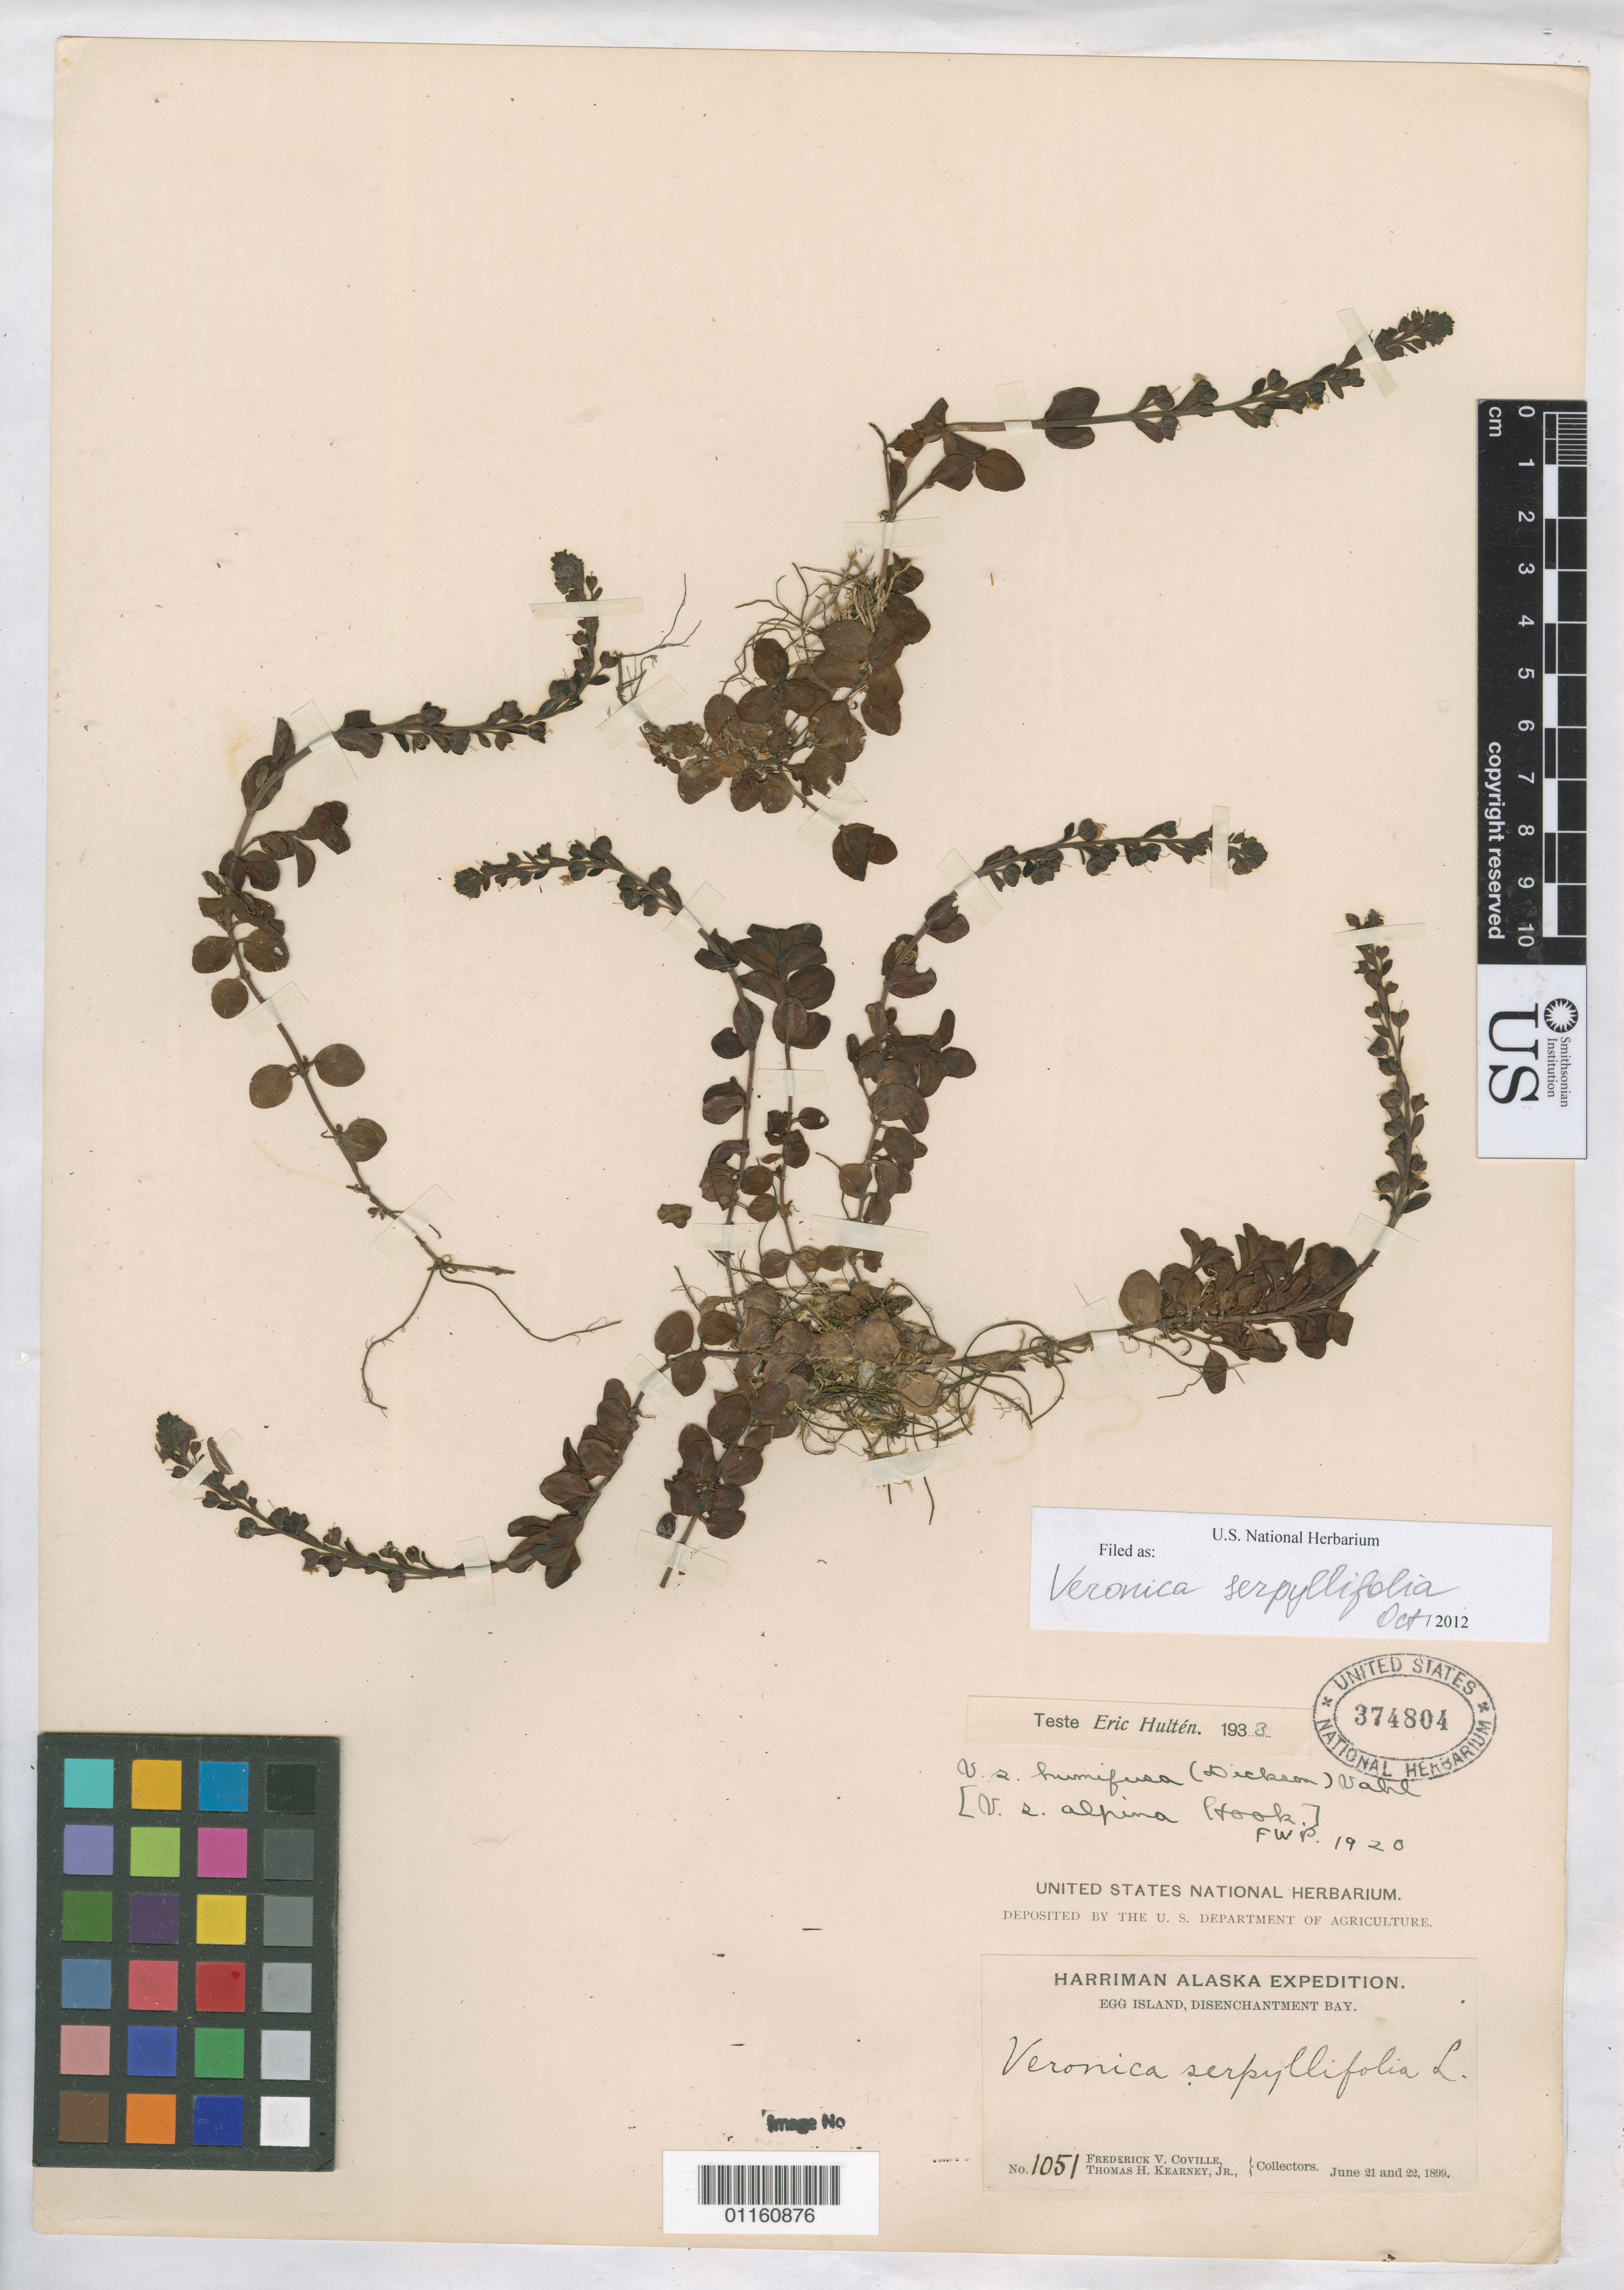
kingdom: Plantae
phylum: Tracheophyta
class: Magnoliopsida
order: Lamiales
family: Plantaginaceae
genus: Veronica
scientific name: Veronica serpyllifolia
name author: L.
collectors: F. V. Coville & T. H. Kearney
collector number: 1051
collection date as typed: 21 Jun 1899 and 22 Jun 1899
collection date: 1899-06-21,1899-06-22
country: United States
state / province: Alaska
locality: Egg Island, Disenchantment Bay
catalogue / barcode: US 374804